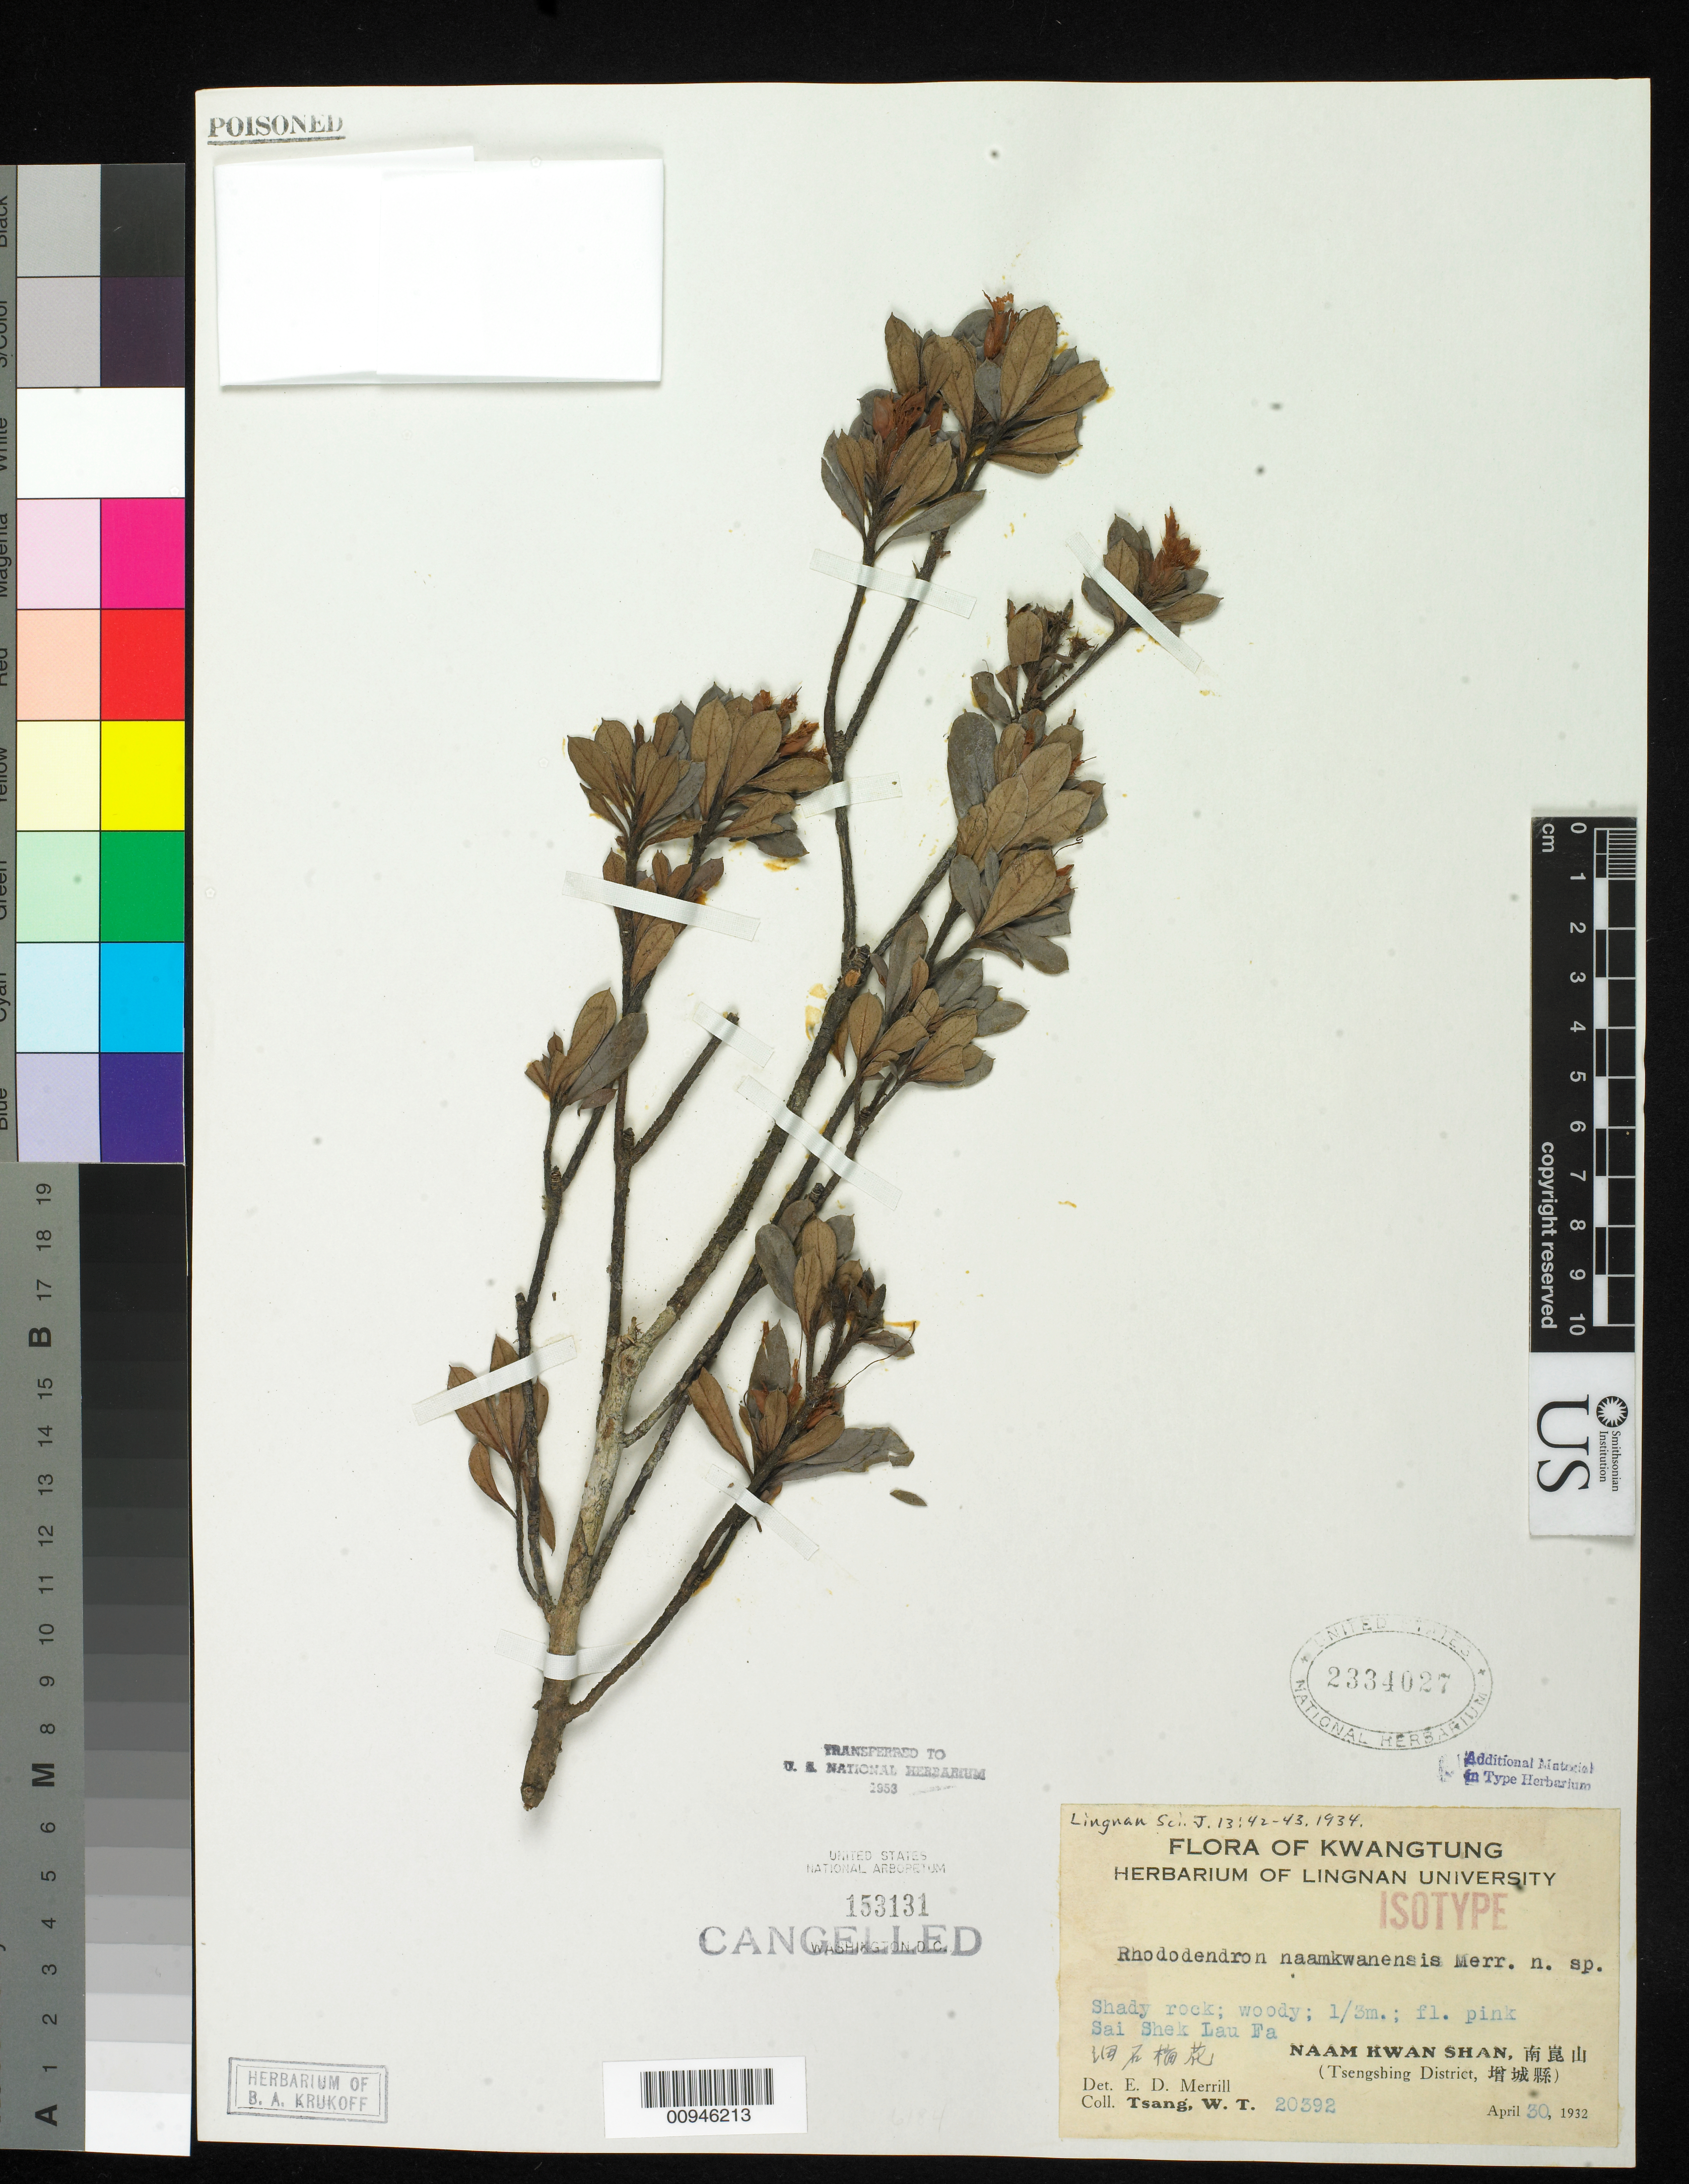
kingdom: Plantae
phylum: Tracheophyta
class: Magnoliopsida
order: Ericales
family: Ericaceae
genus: Rhododendron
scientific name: Rhododendron naamkwanense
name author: Merr.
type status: Isotype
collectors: W. T. Tsang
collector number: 20392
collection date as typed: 30 Apr 1932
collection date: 1932-04-30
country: China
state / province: Guangdong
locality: Naam Kwan Shan.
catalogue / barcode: US 2334027